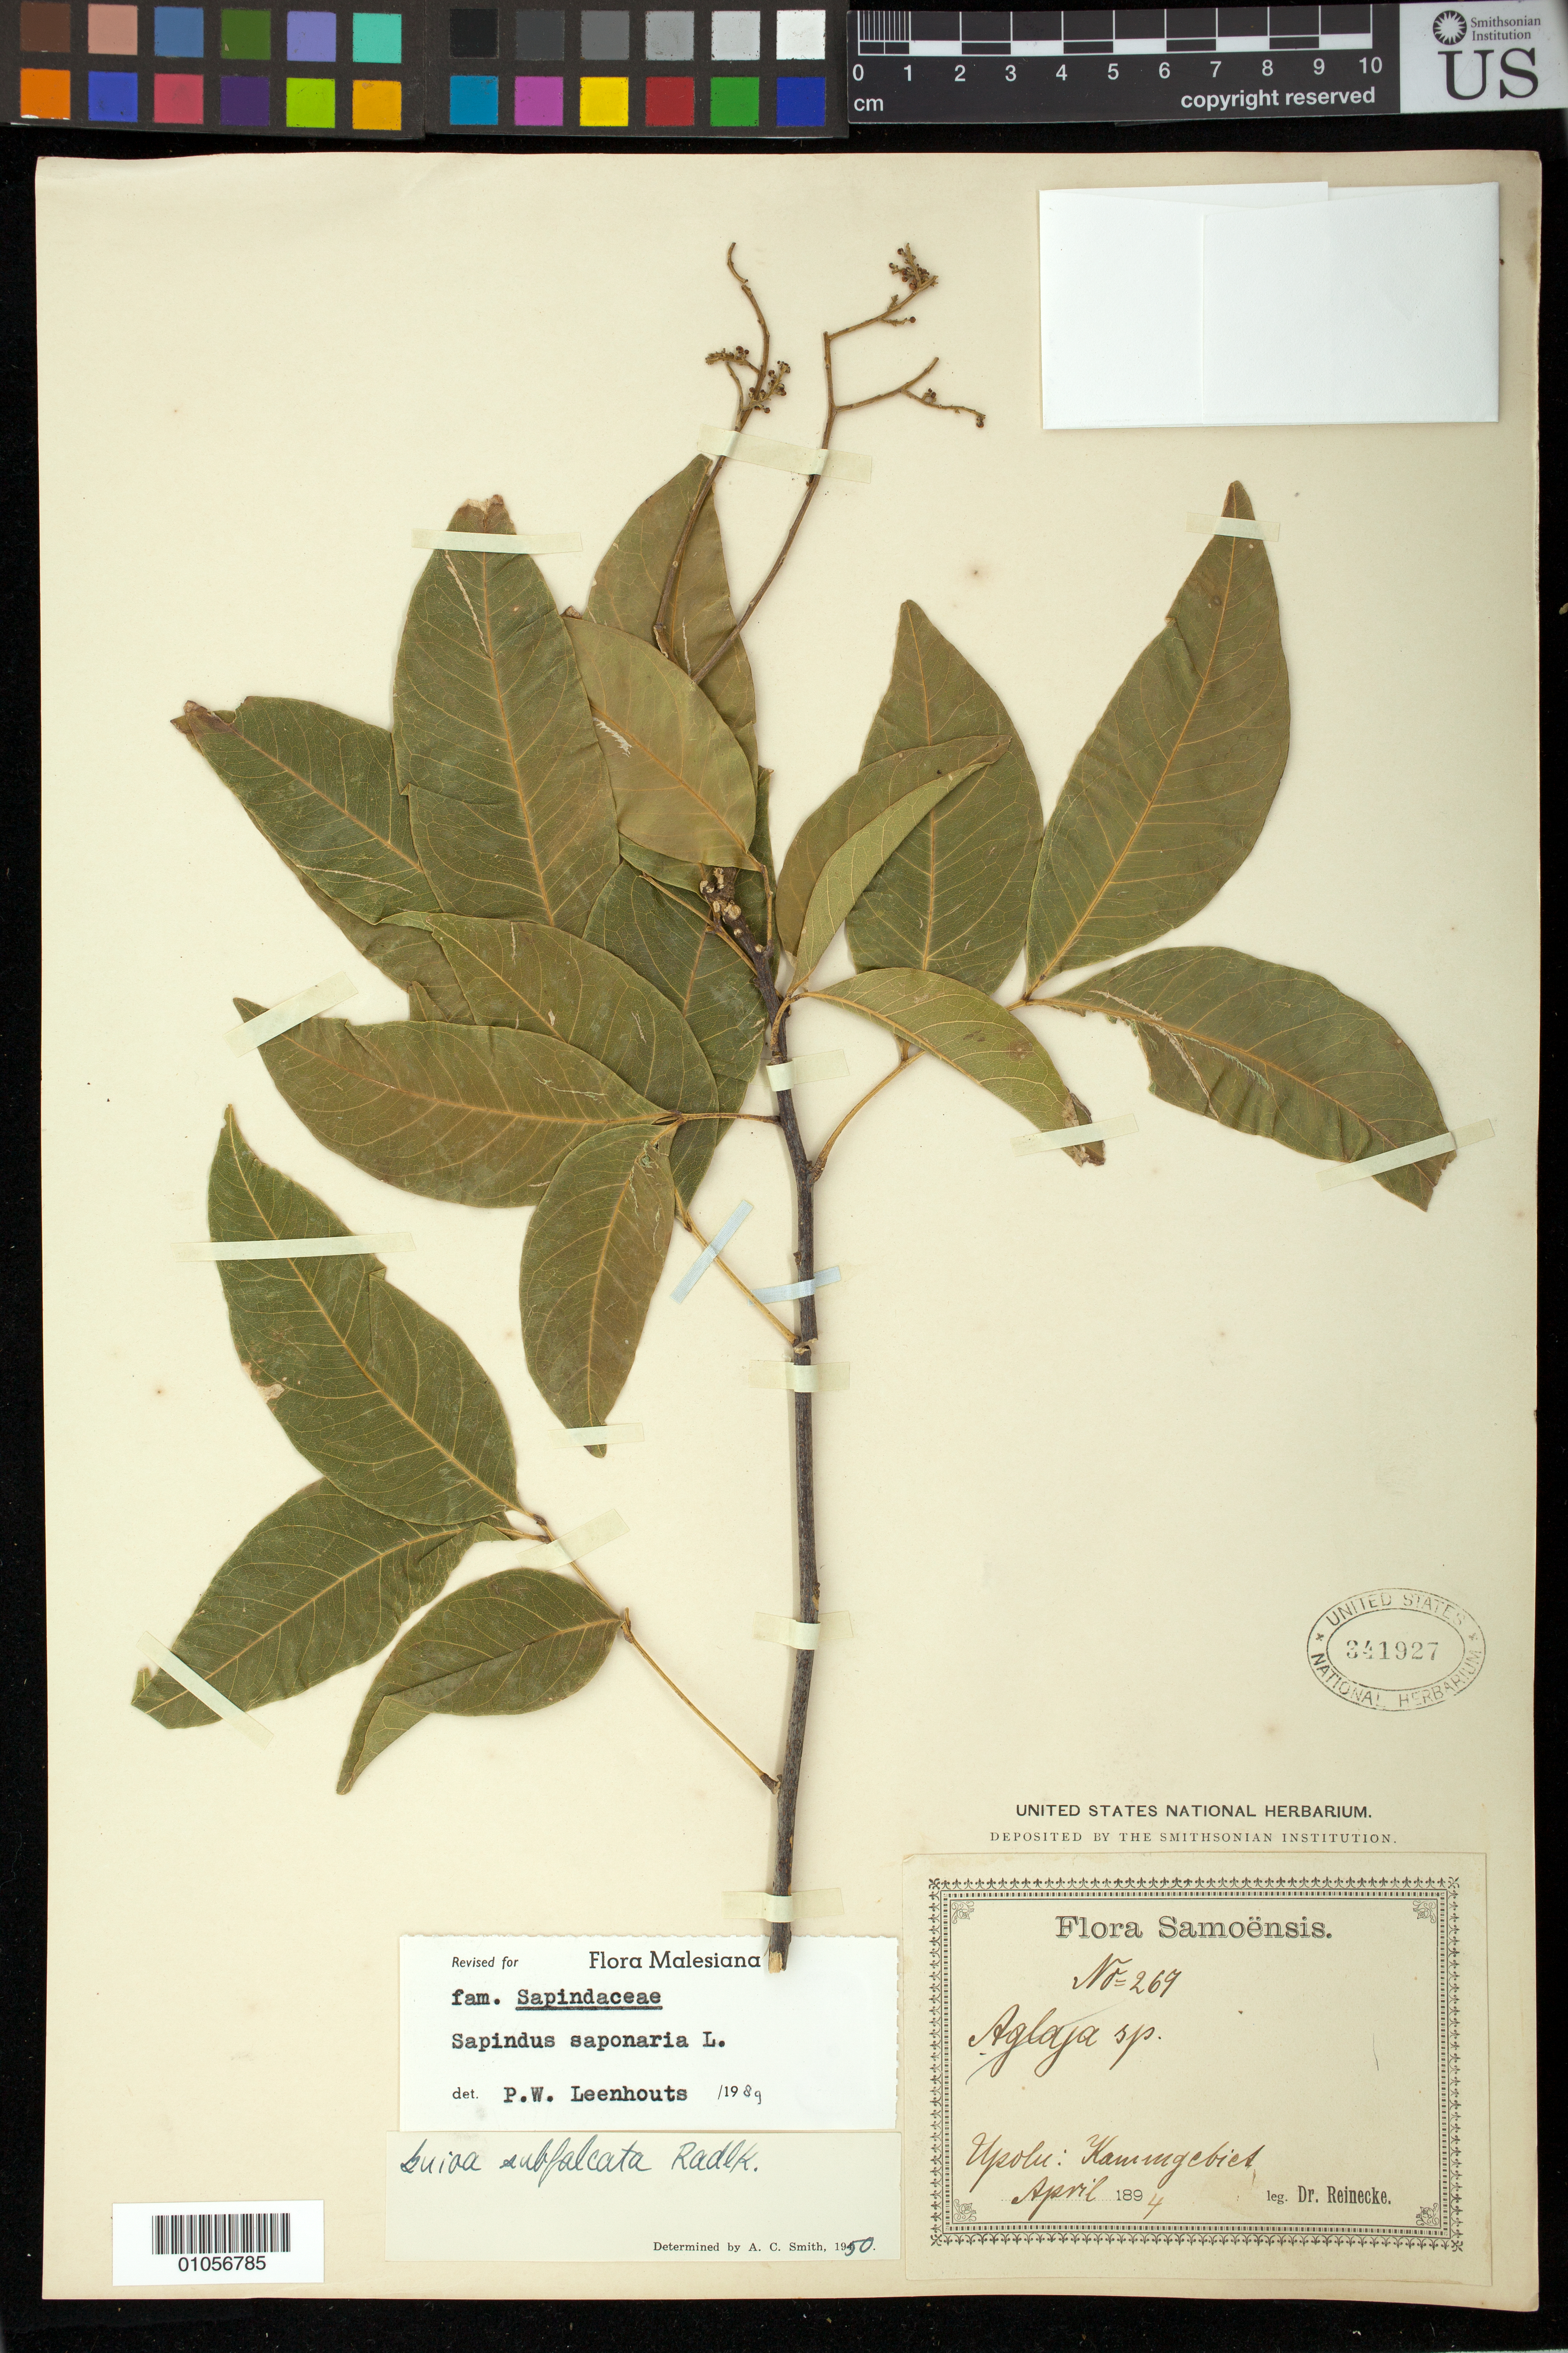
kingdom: Plantae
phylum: Tracheophyta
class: Magnoliopsida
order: Sapindales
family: Sapindaceae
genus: Sapindus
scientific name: Sapindus saponaria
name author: L.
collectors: -- Reinecke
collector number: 269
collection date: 1894-04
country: Samoa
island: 'Upolu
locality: Kamingebiet [?]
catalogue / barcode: US 341927